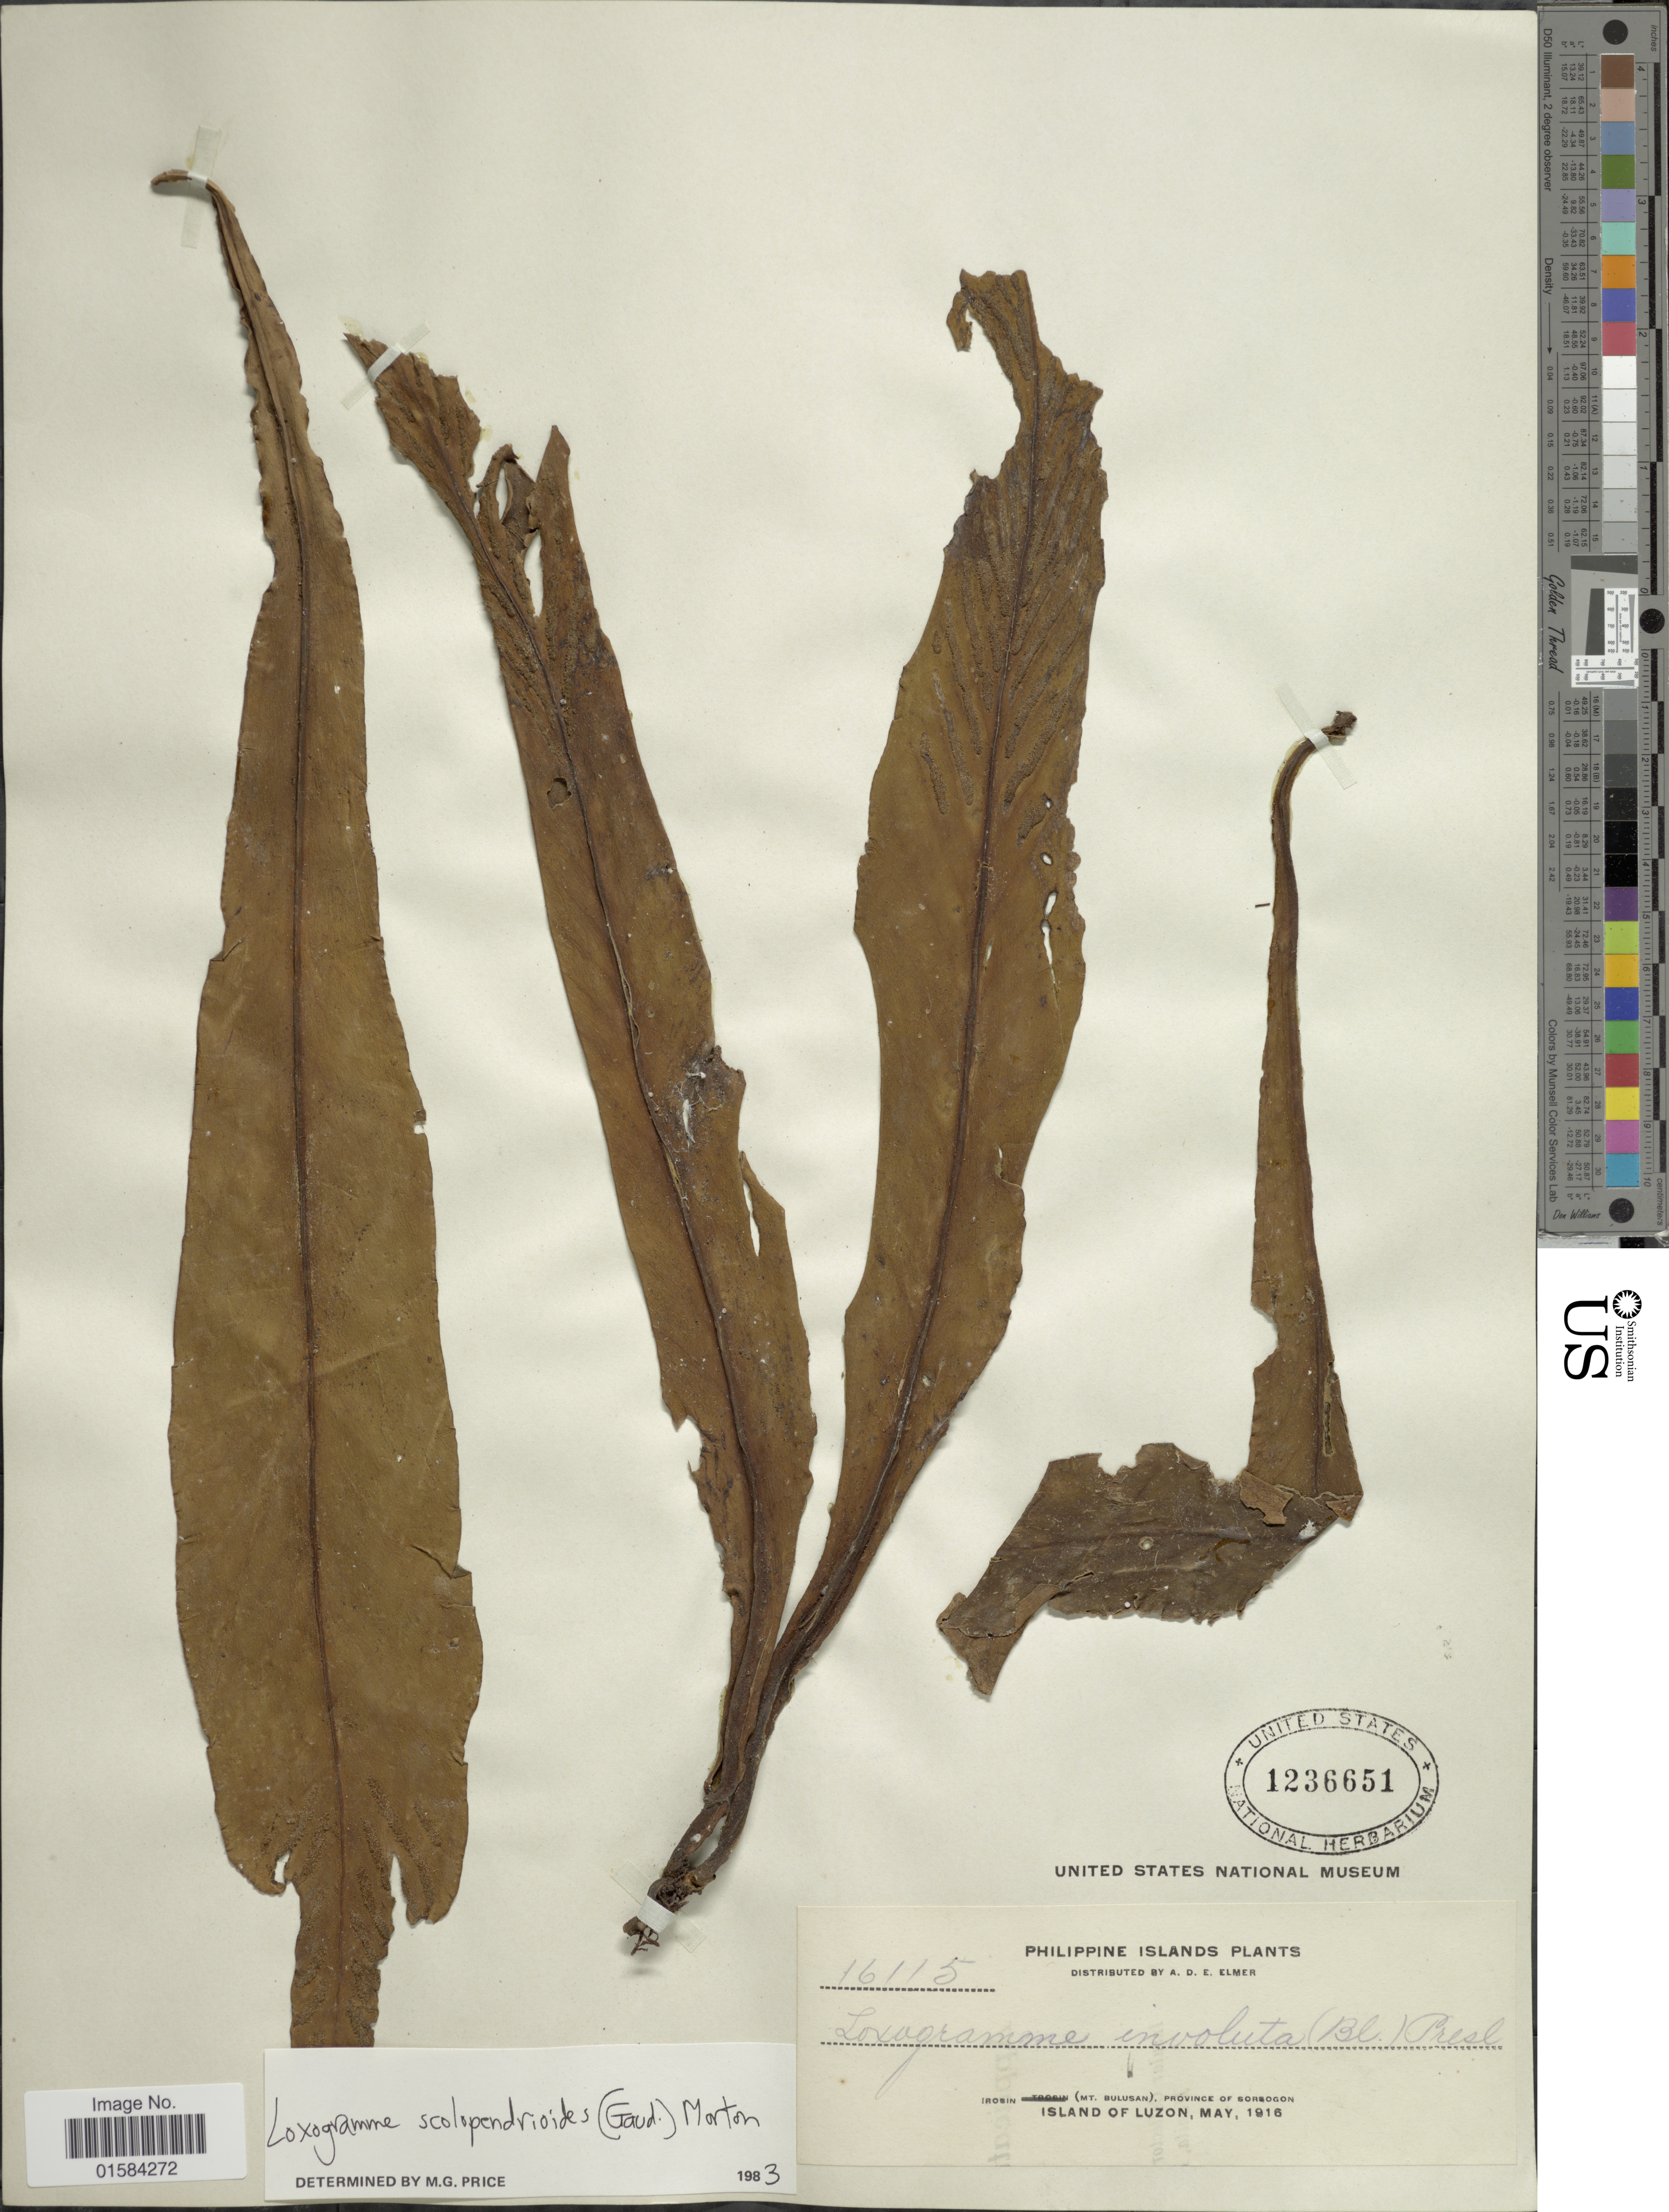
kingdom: Plantae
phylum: Tracheophyta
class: Polypodiopsida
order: Polypodiales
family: Polypodiaceae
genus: Loxogramme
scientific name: Loxogramme scolopendrioides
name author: (Gaudich.) C.V. Morton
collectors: A. D. E. Elmer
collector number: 16115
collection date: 1916-05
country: Philippines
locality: Philippine Islands, Irosin (Mt. Bulusan), province of Sorsogon, Island of Luzon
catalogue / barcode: US 1236651